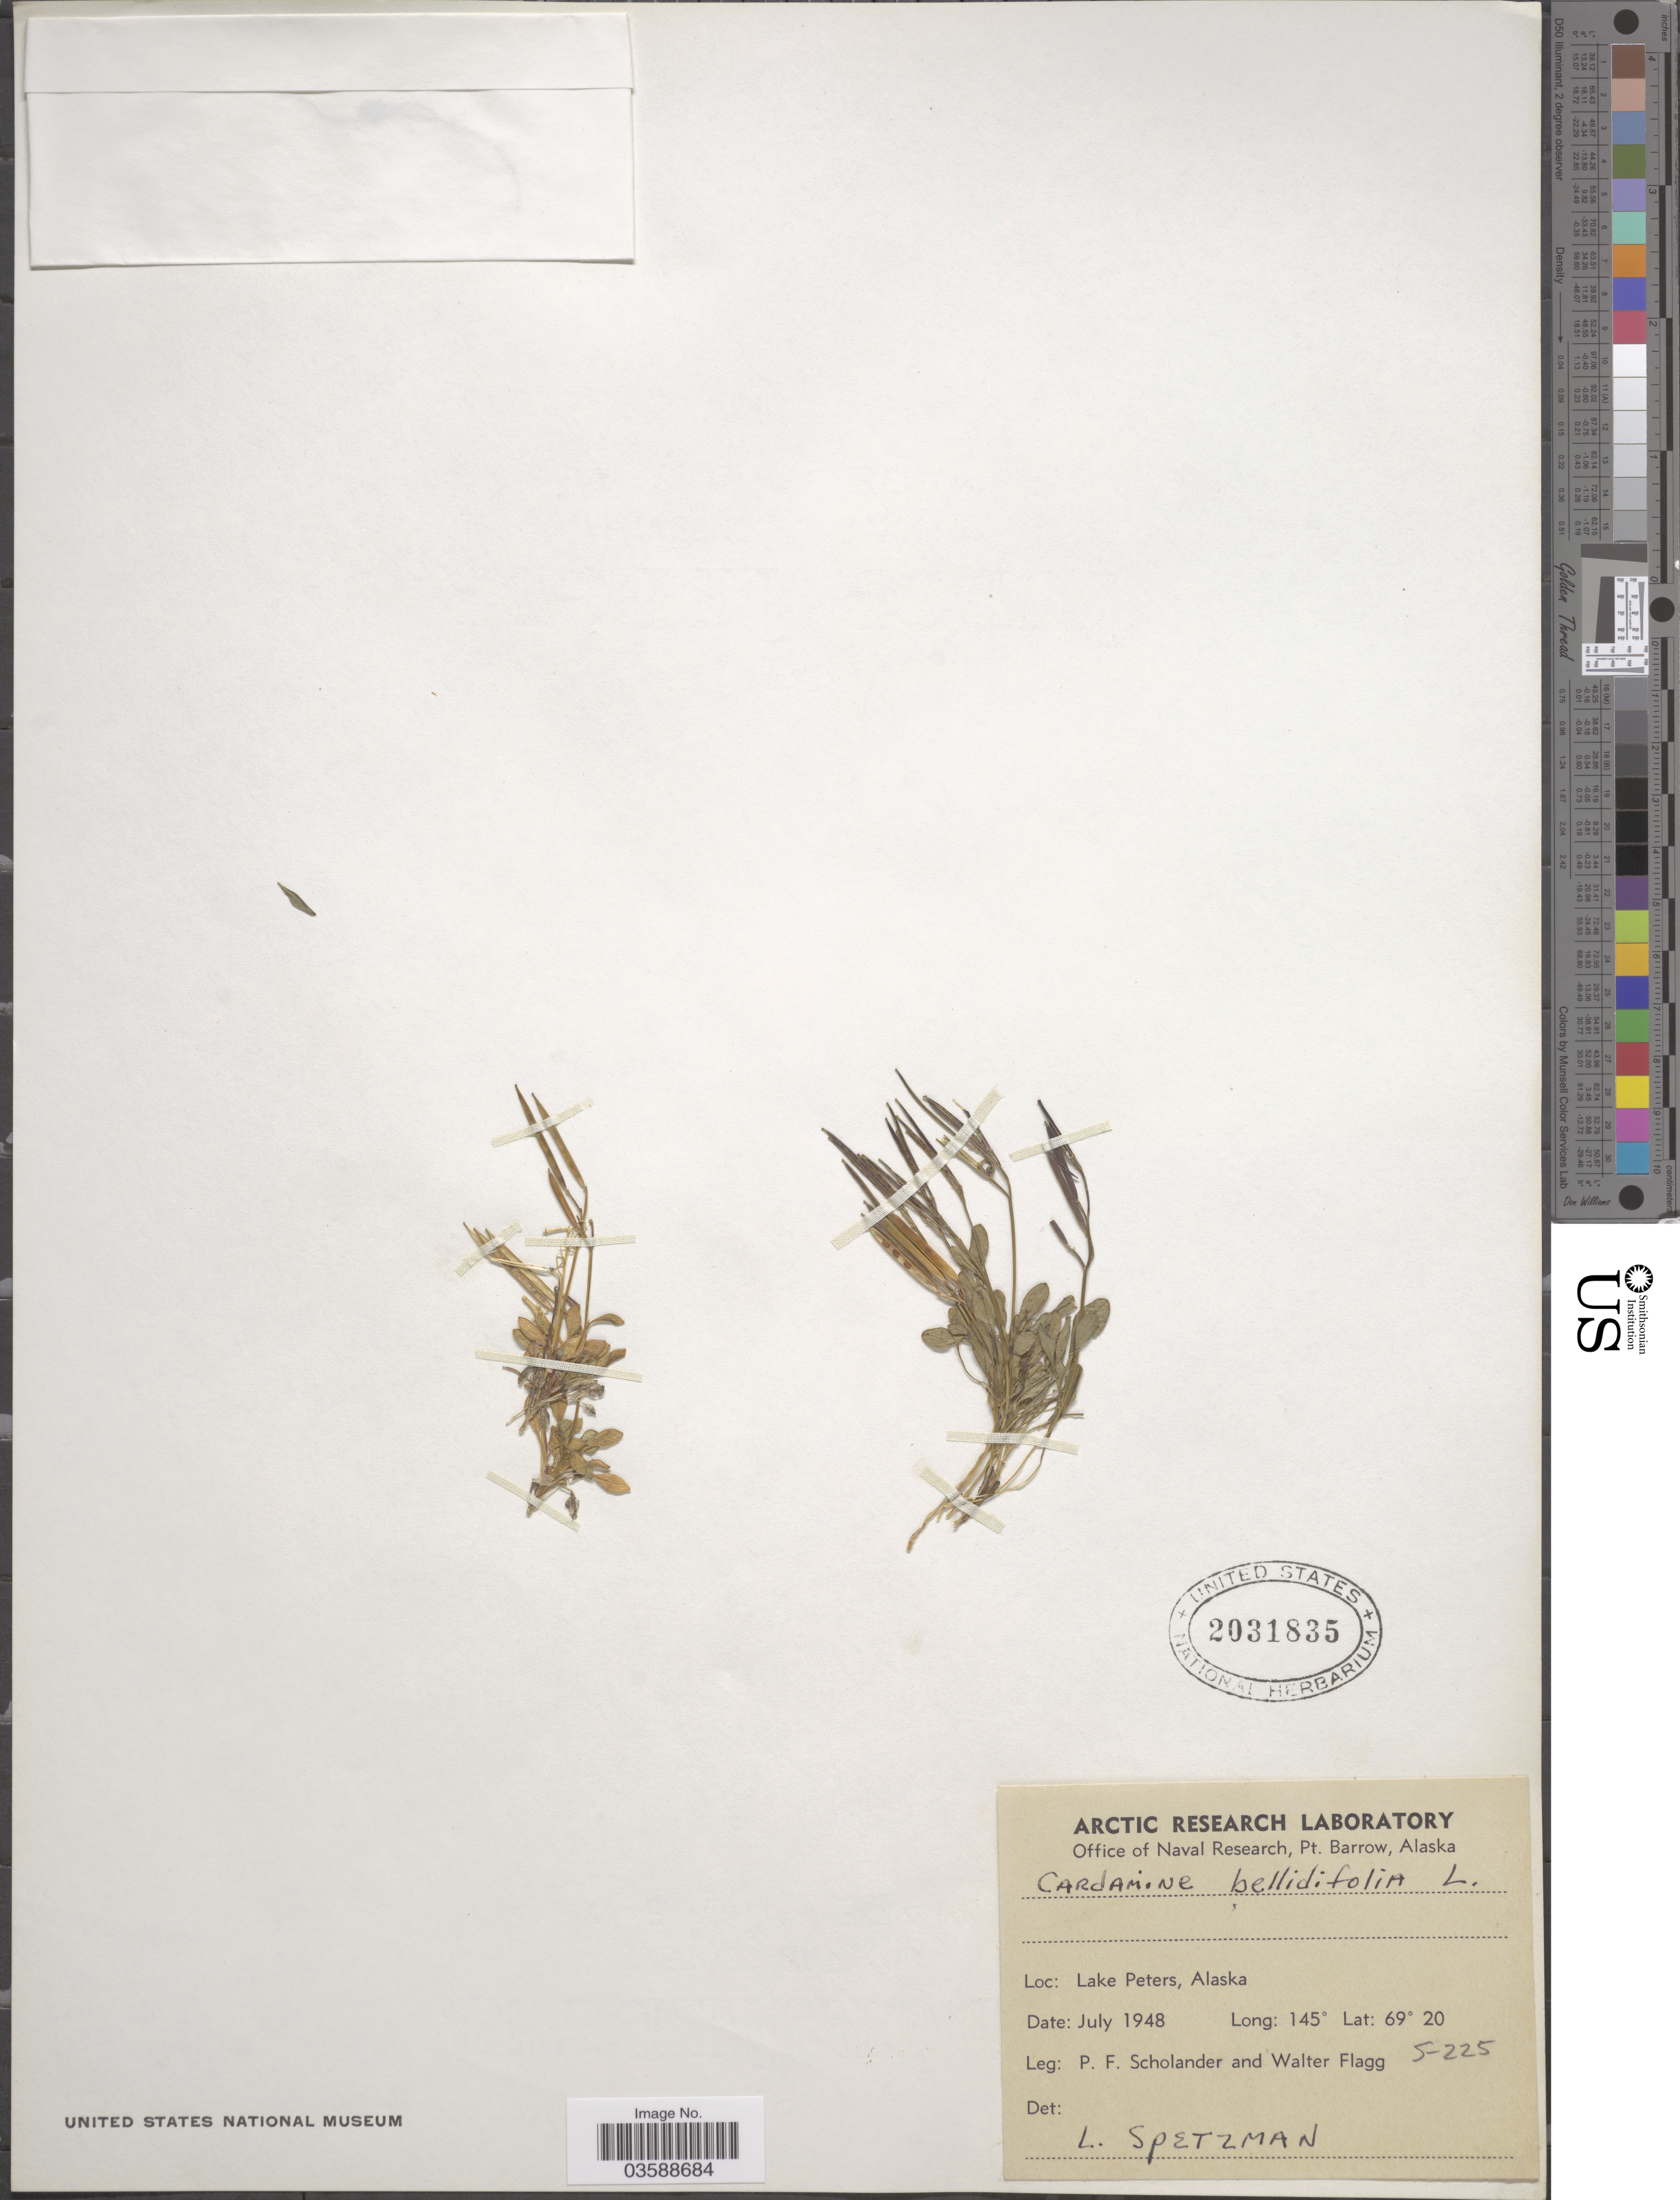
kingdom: Plantae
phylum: Tracheophyta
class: Magnoliopsida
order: Brassicales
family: Brassicaceae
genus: Cardamine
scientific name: Cardamine bellidifolia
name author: L.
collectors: P. Scholander & W. Flagg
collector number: S-225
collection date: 1948-07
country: United States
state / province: Alaska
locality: Lake Peters.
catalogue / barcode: US 2031835